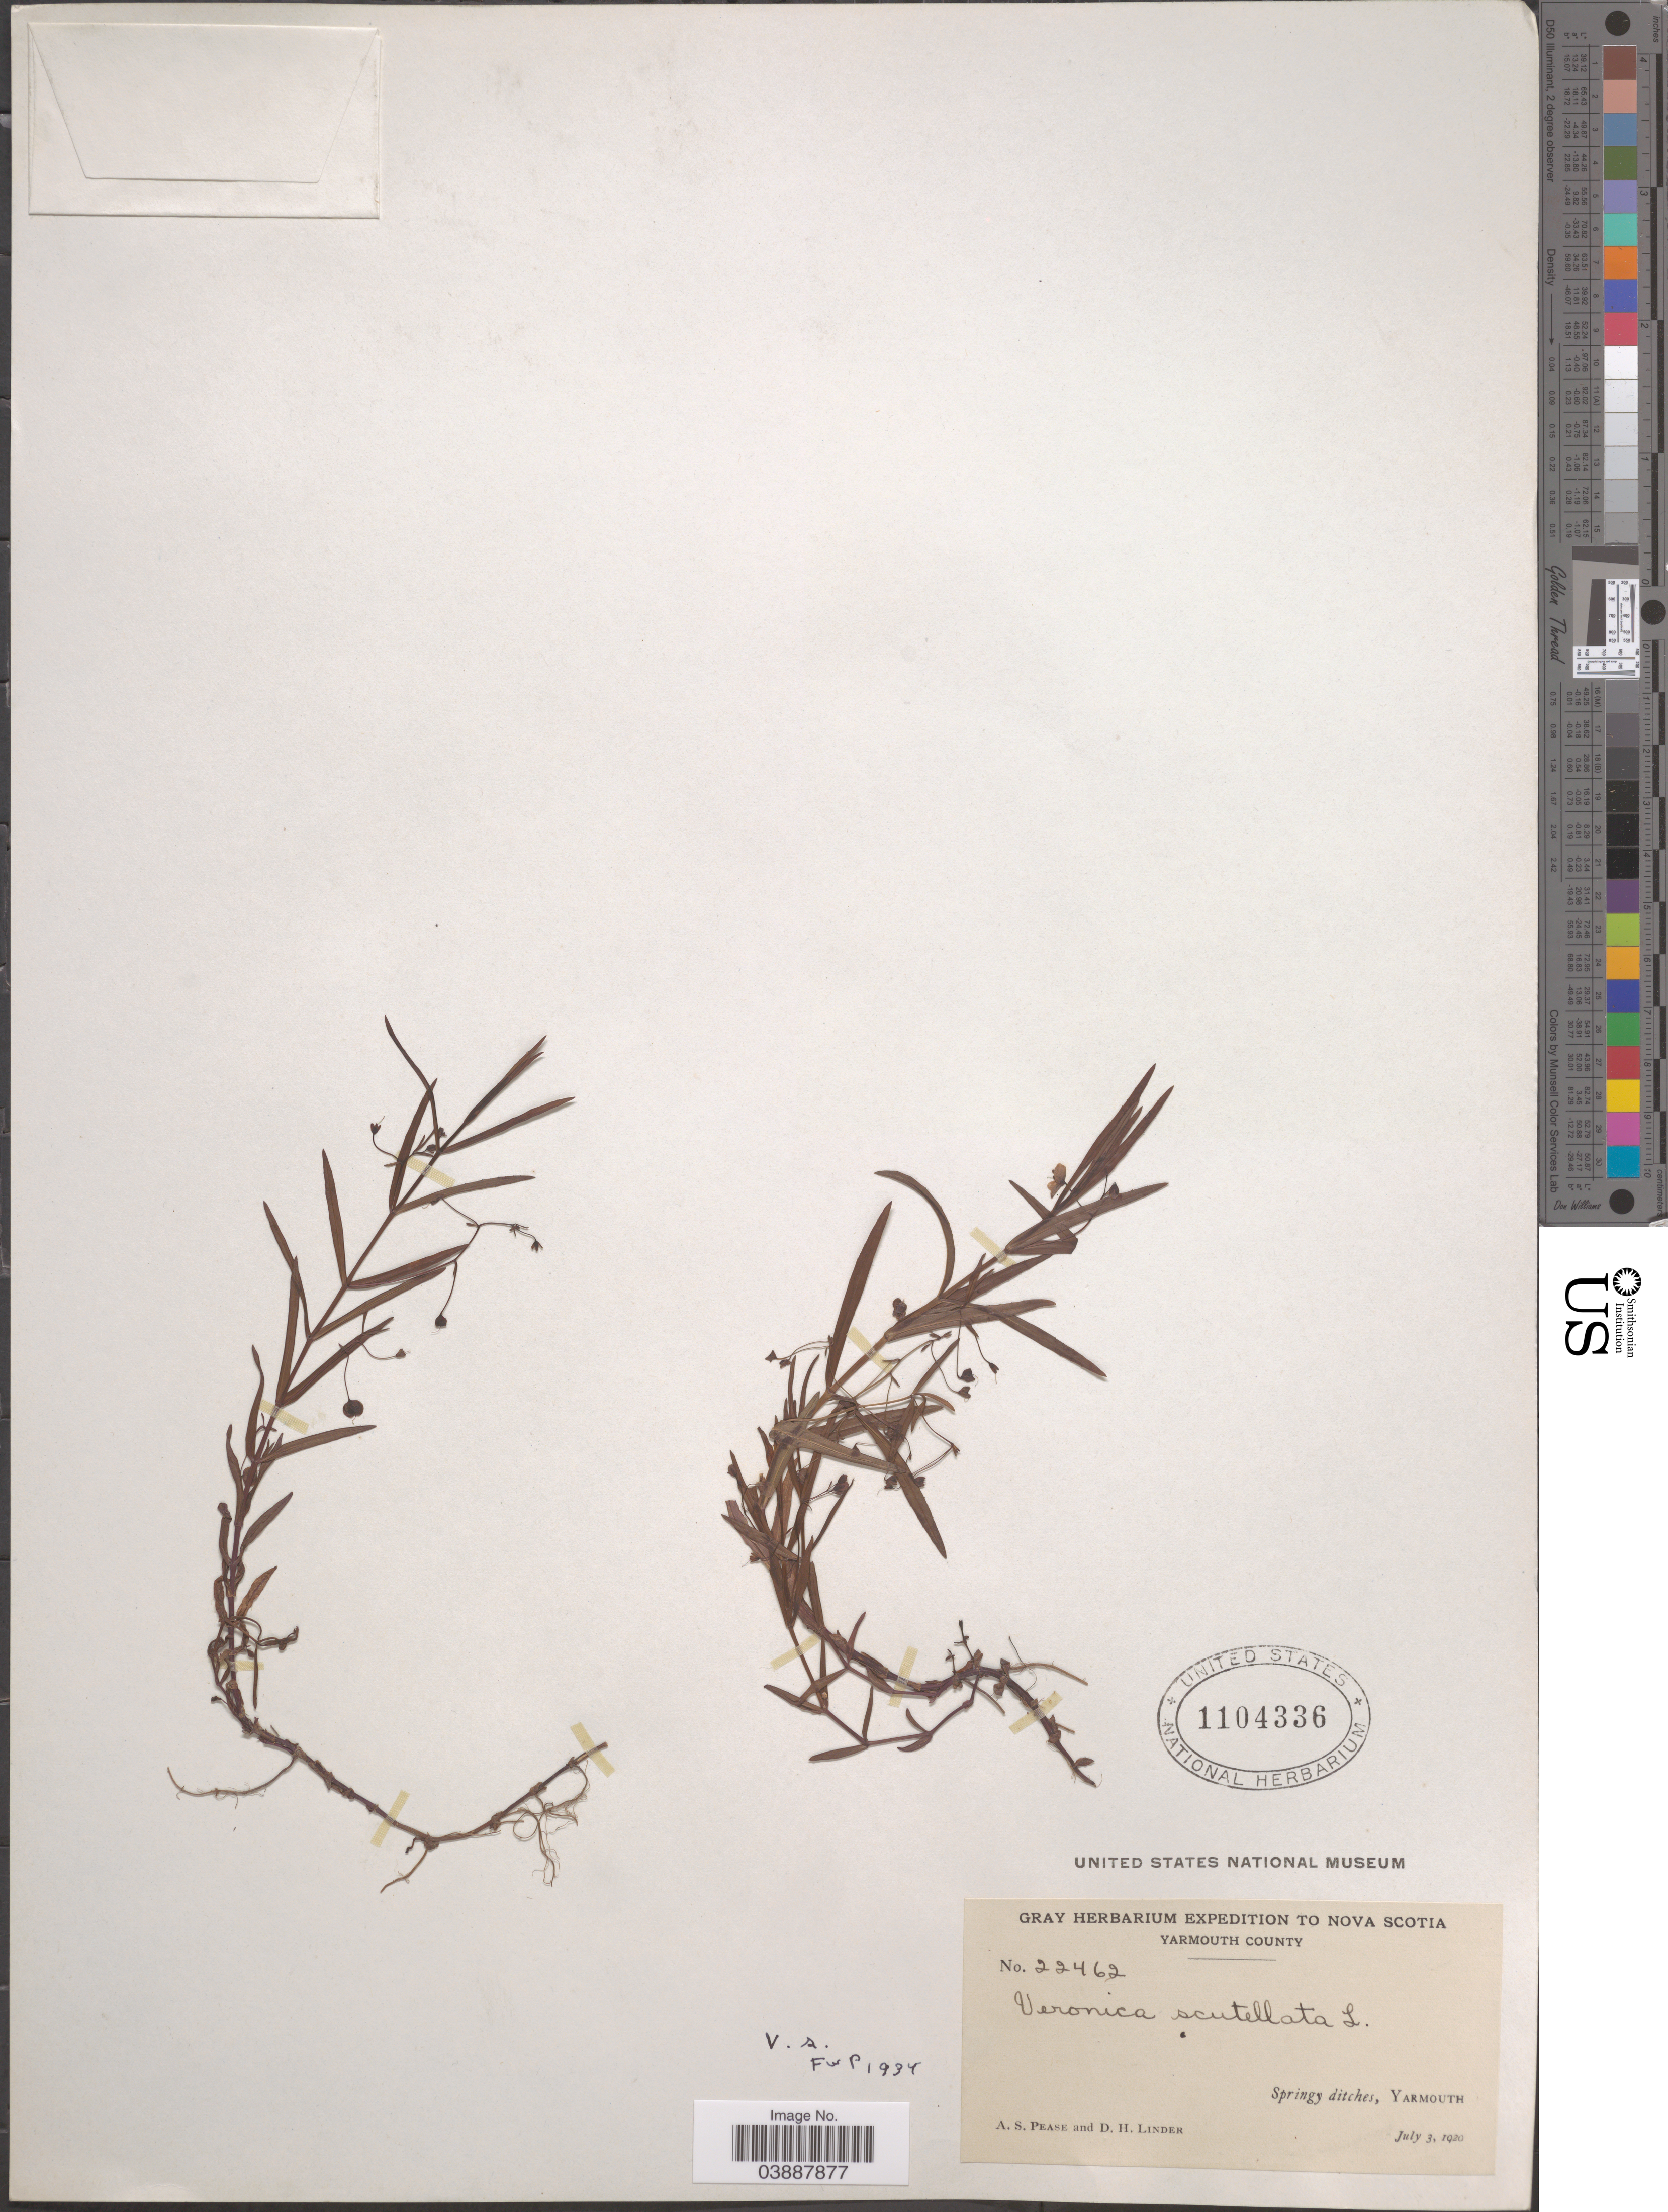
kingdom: Plantae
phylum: Tracheophyta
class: Magnoliopsida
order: Lamiales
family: Plantaginaceae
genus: Veronica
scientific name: Veronica scutellata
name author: L.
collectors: A. S. Pease & D. Linder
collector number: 22462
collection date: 1920-07-03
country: Canada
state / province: Nova Scotia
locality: Yarmouth County. Springy ditches, Yarmouth.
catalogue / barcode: US 1104336